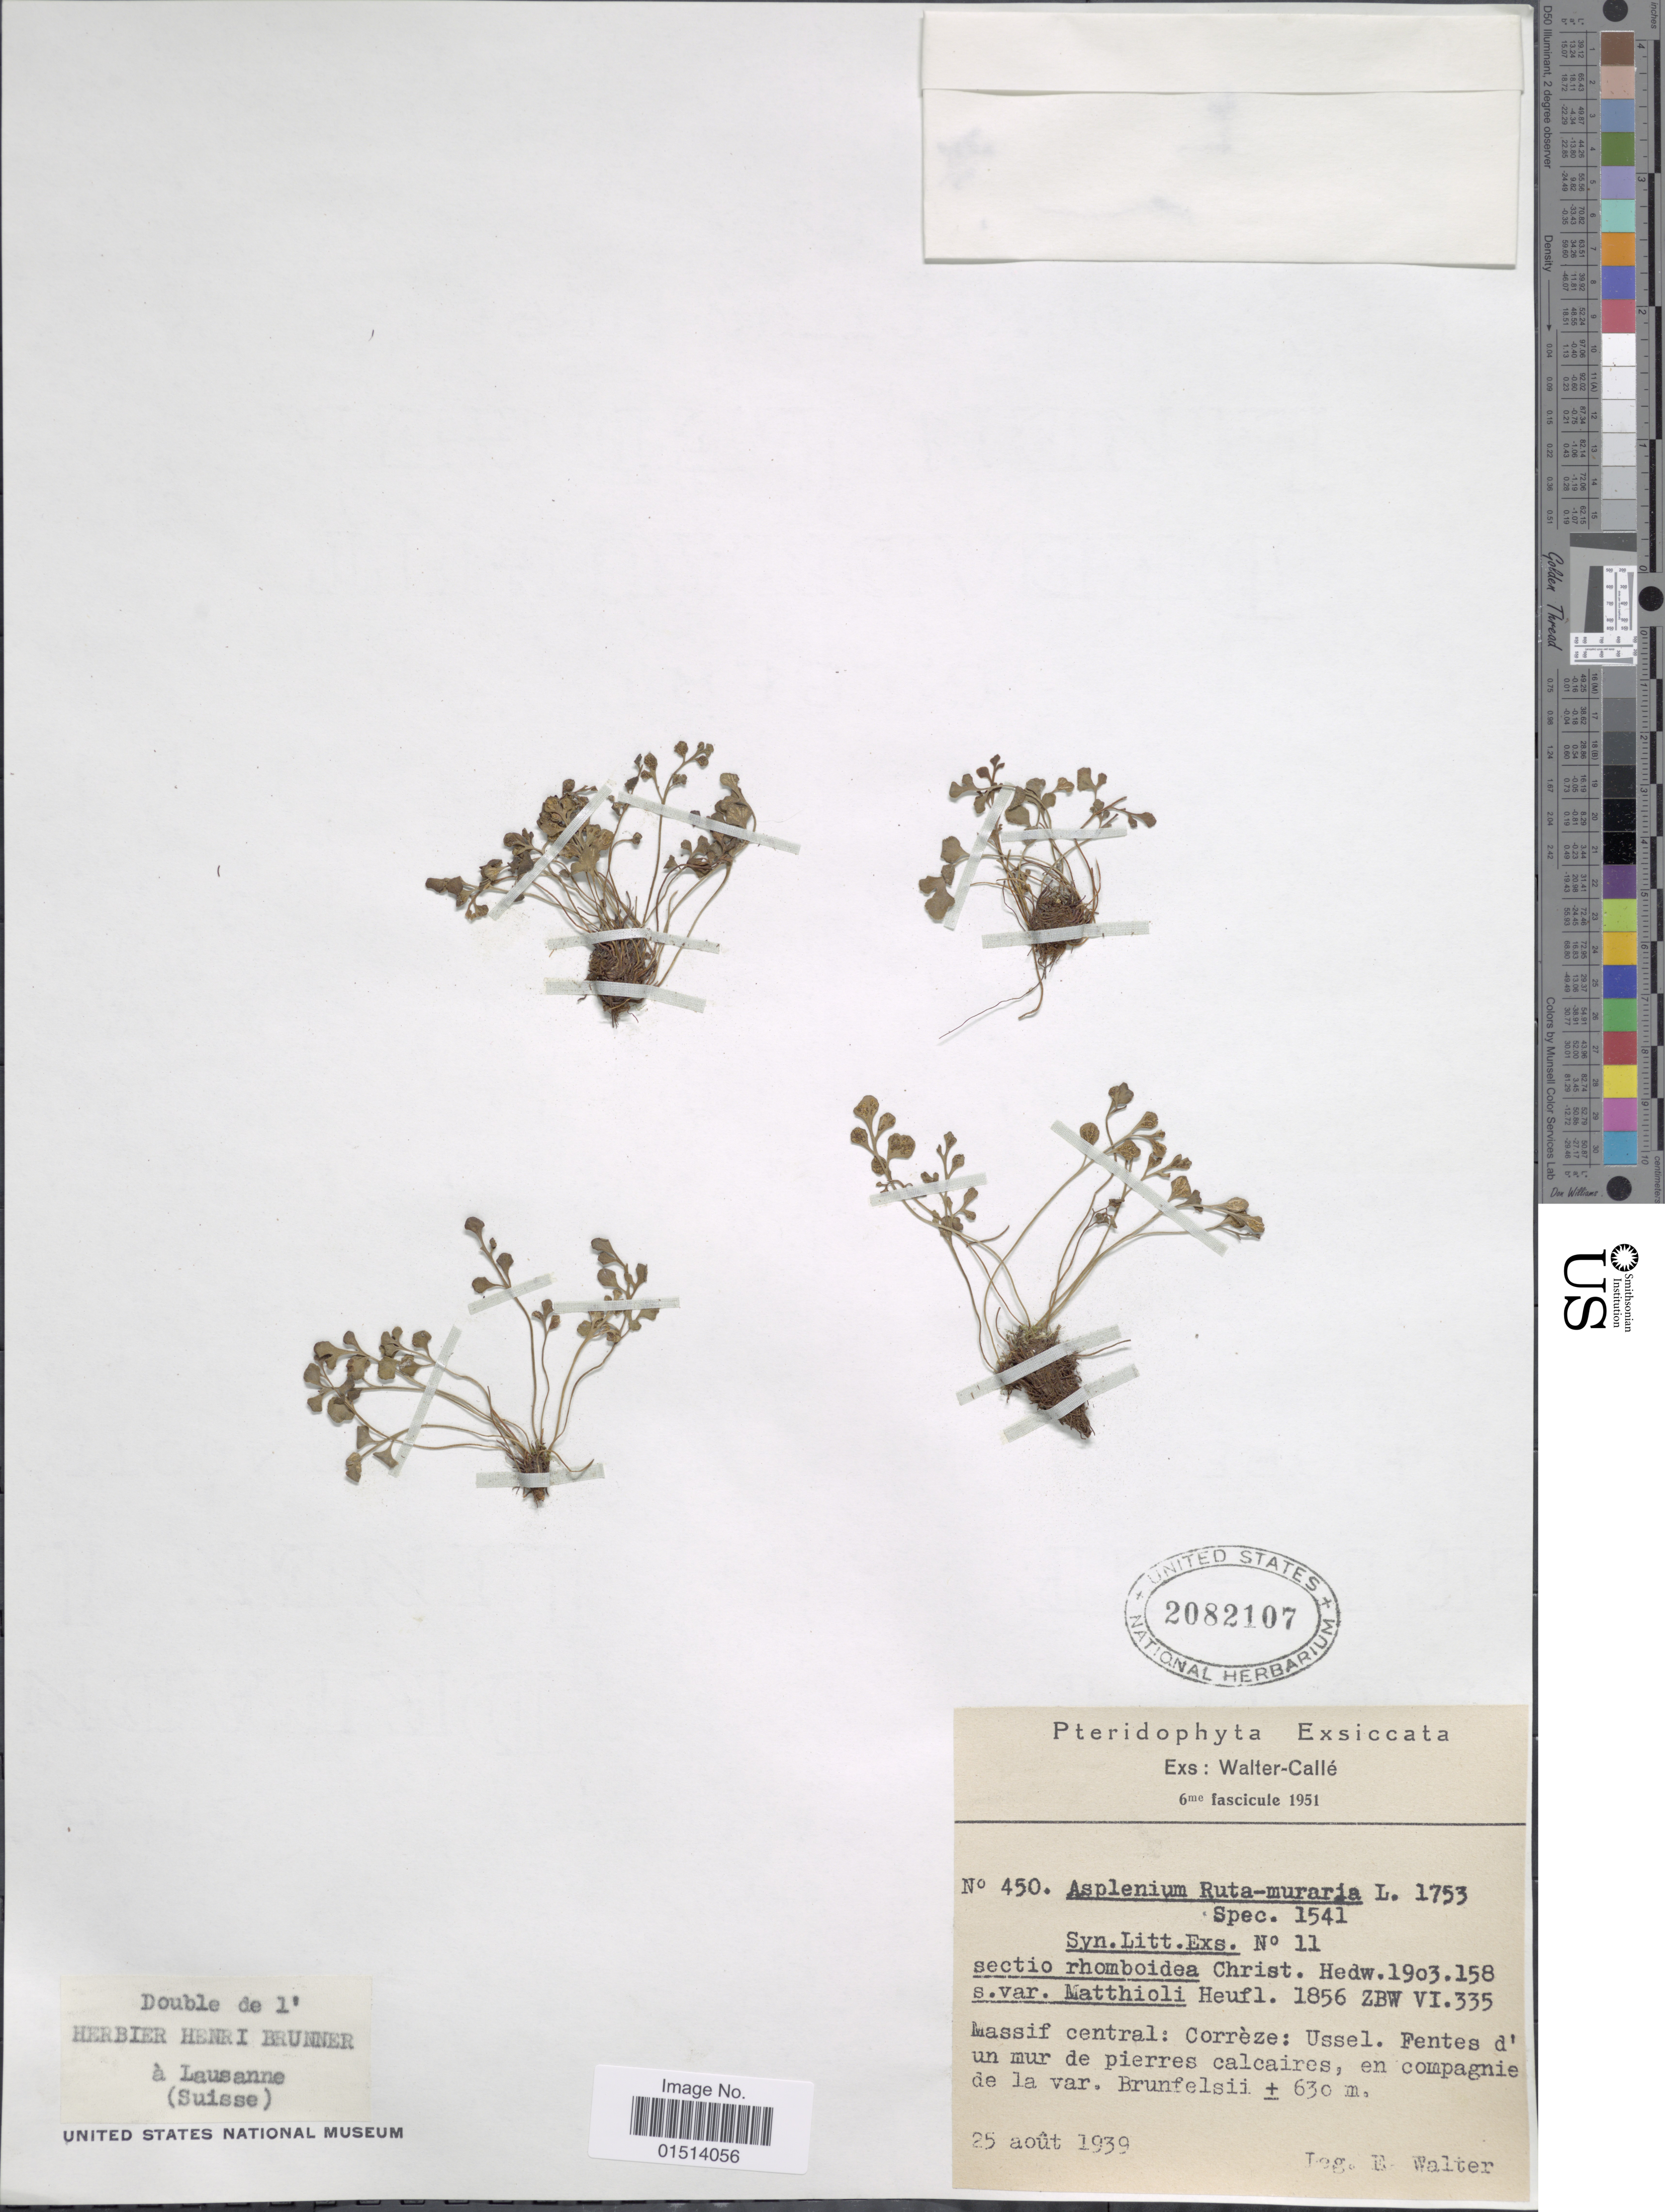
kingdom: Plantae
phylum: Tracheophyta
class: Polypodiopsida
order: Polypodiales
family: Aspleniaceae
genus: Asplenium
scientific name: Asplenium ruta-muraria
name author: L.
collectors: E. Walter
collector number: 450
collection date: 1939-08-15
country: France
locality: Massif central: Correze: Ussel. Fentes d'un mur de pierres calcaires, en compagnie de la var, Brunfelsii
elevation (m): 630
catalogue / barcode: US 2082107